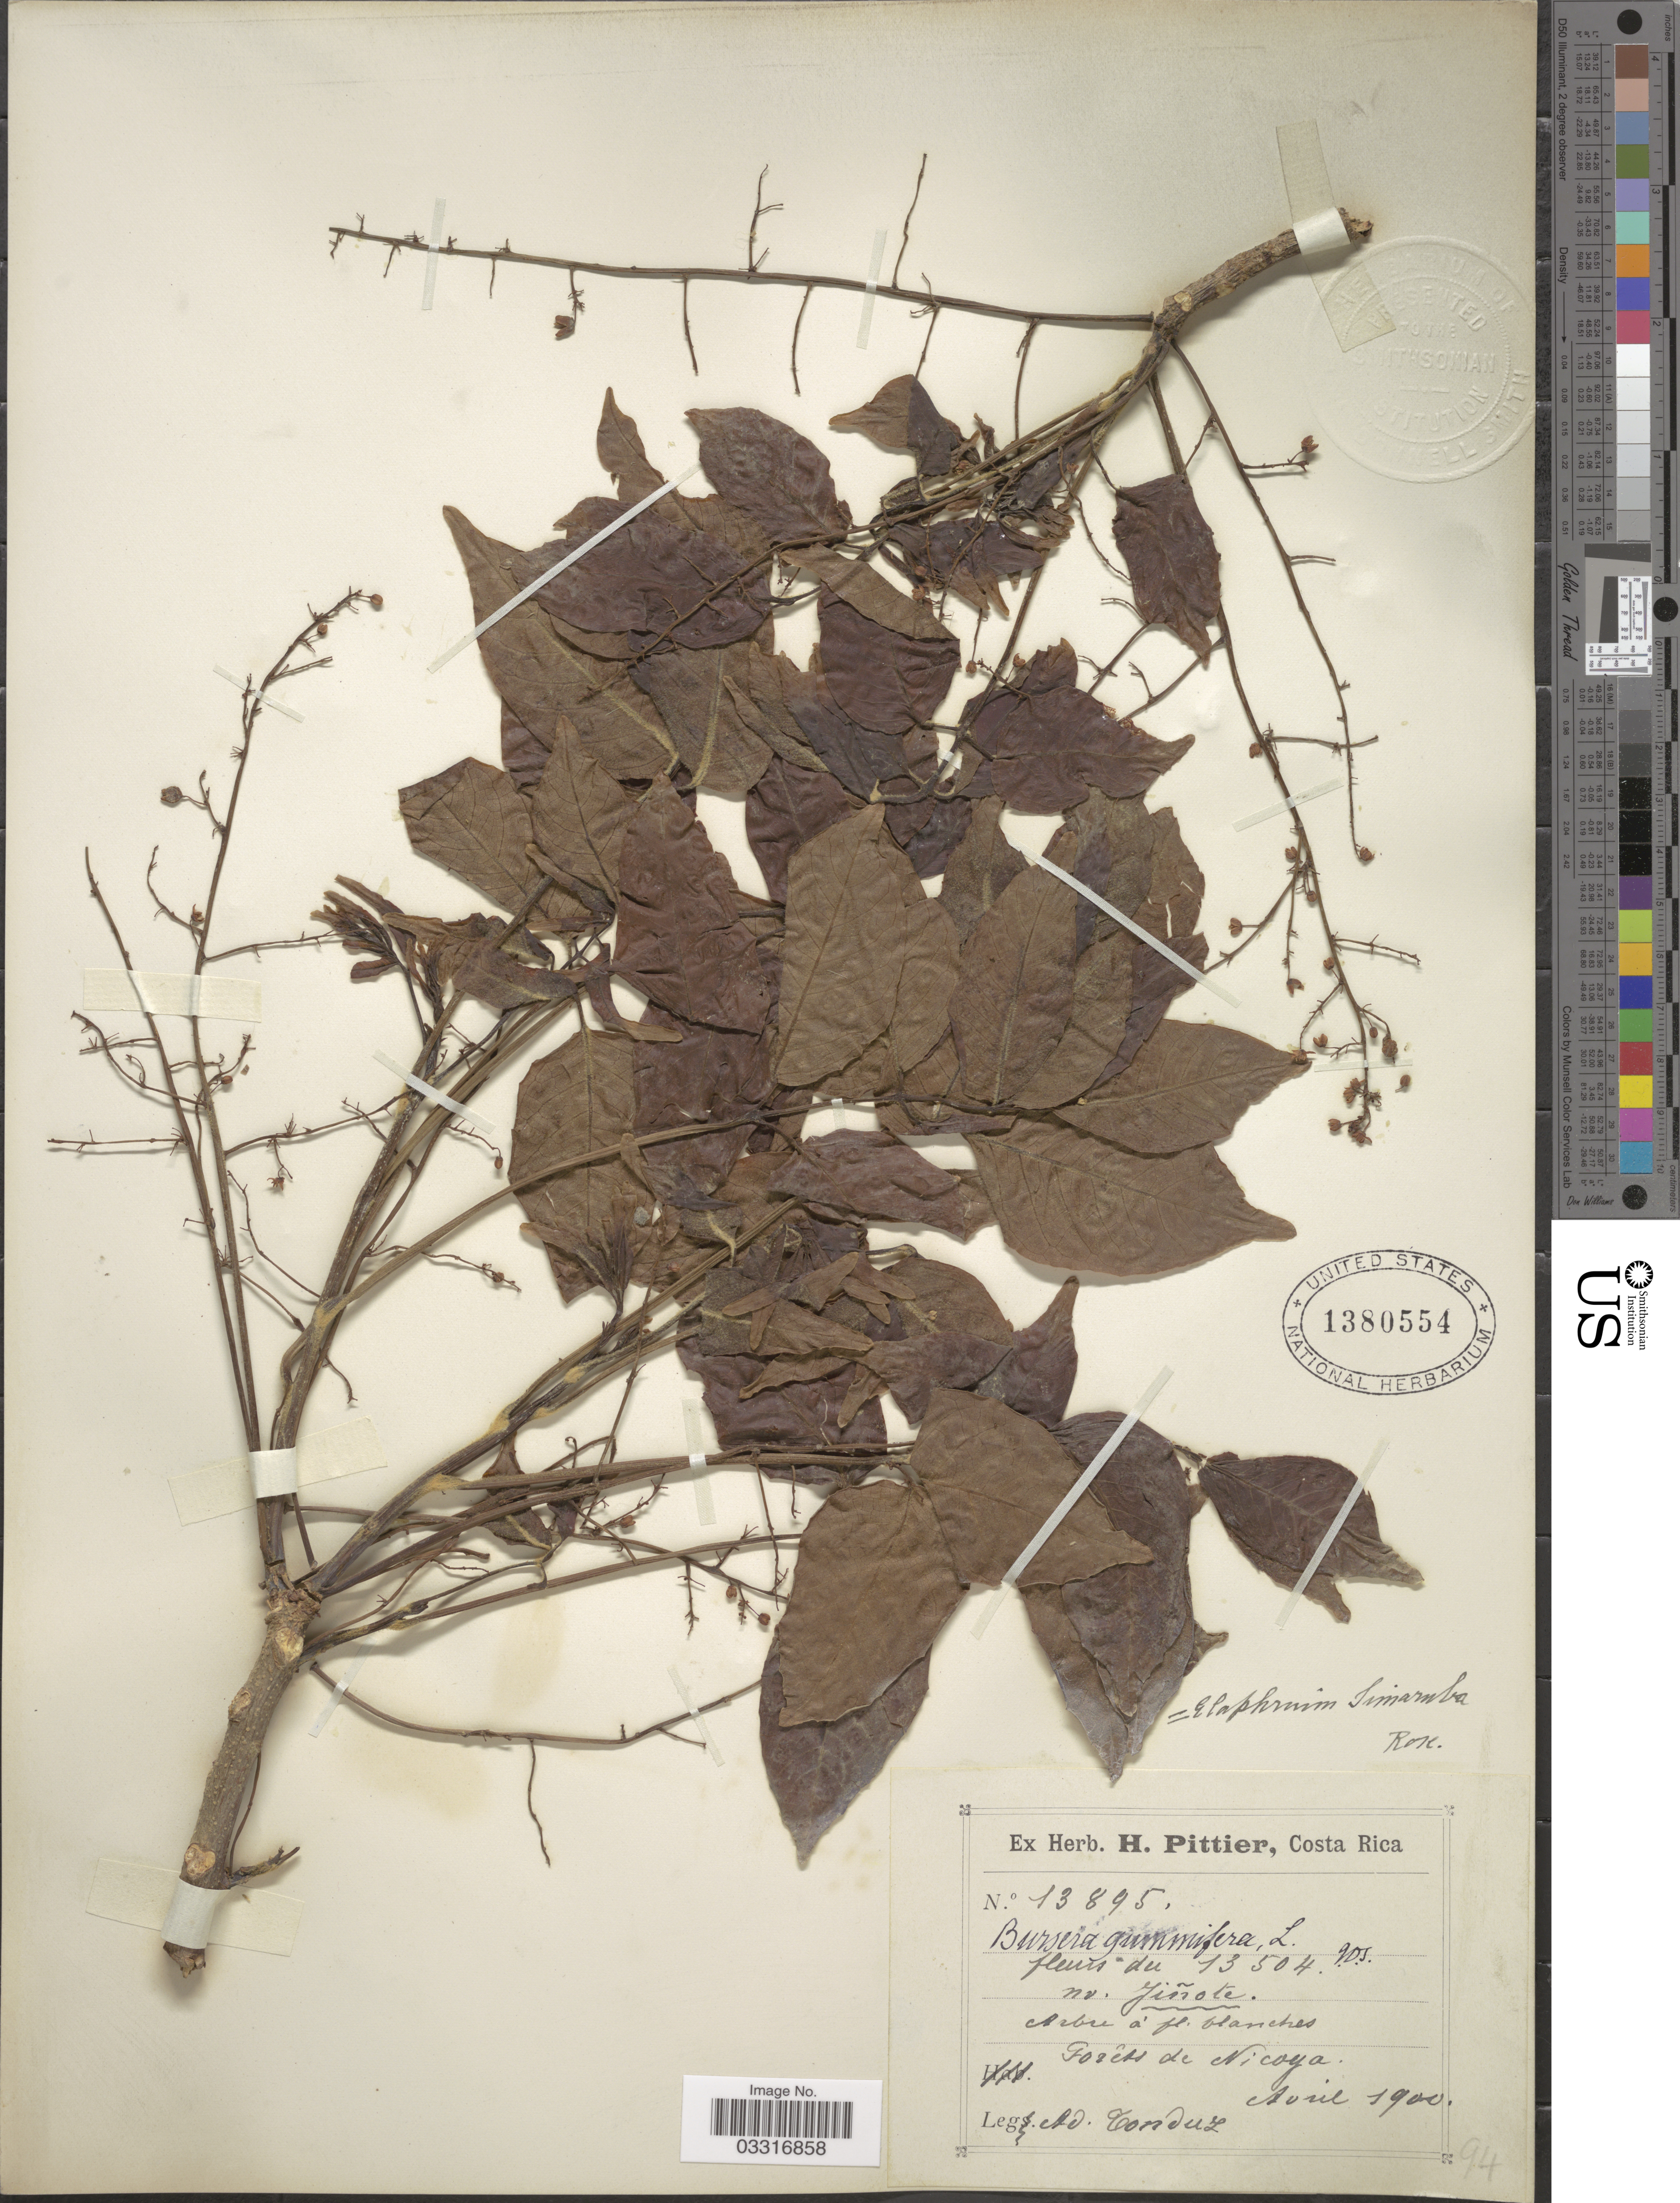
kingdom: Plantae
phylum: Tracheophyta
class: Magnoliopsida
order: Sapindales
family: Burseraceae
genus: Bursera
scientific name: Bursera simaruba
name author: (L.) Sarg.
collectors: A. Tonduz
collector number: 13895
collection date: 1900-04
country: Costa Rica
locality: Forêts de Nicoya.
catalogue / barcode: US 1380554